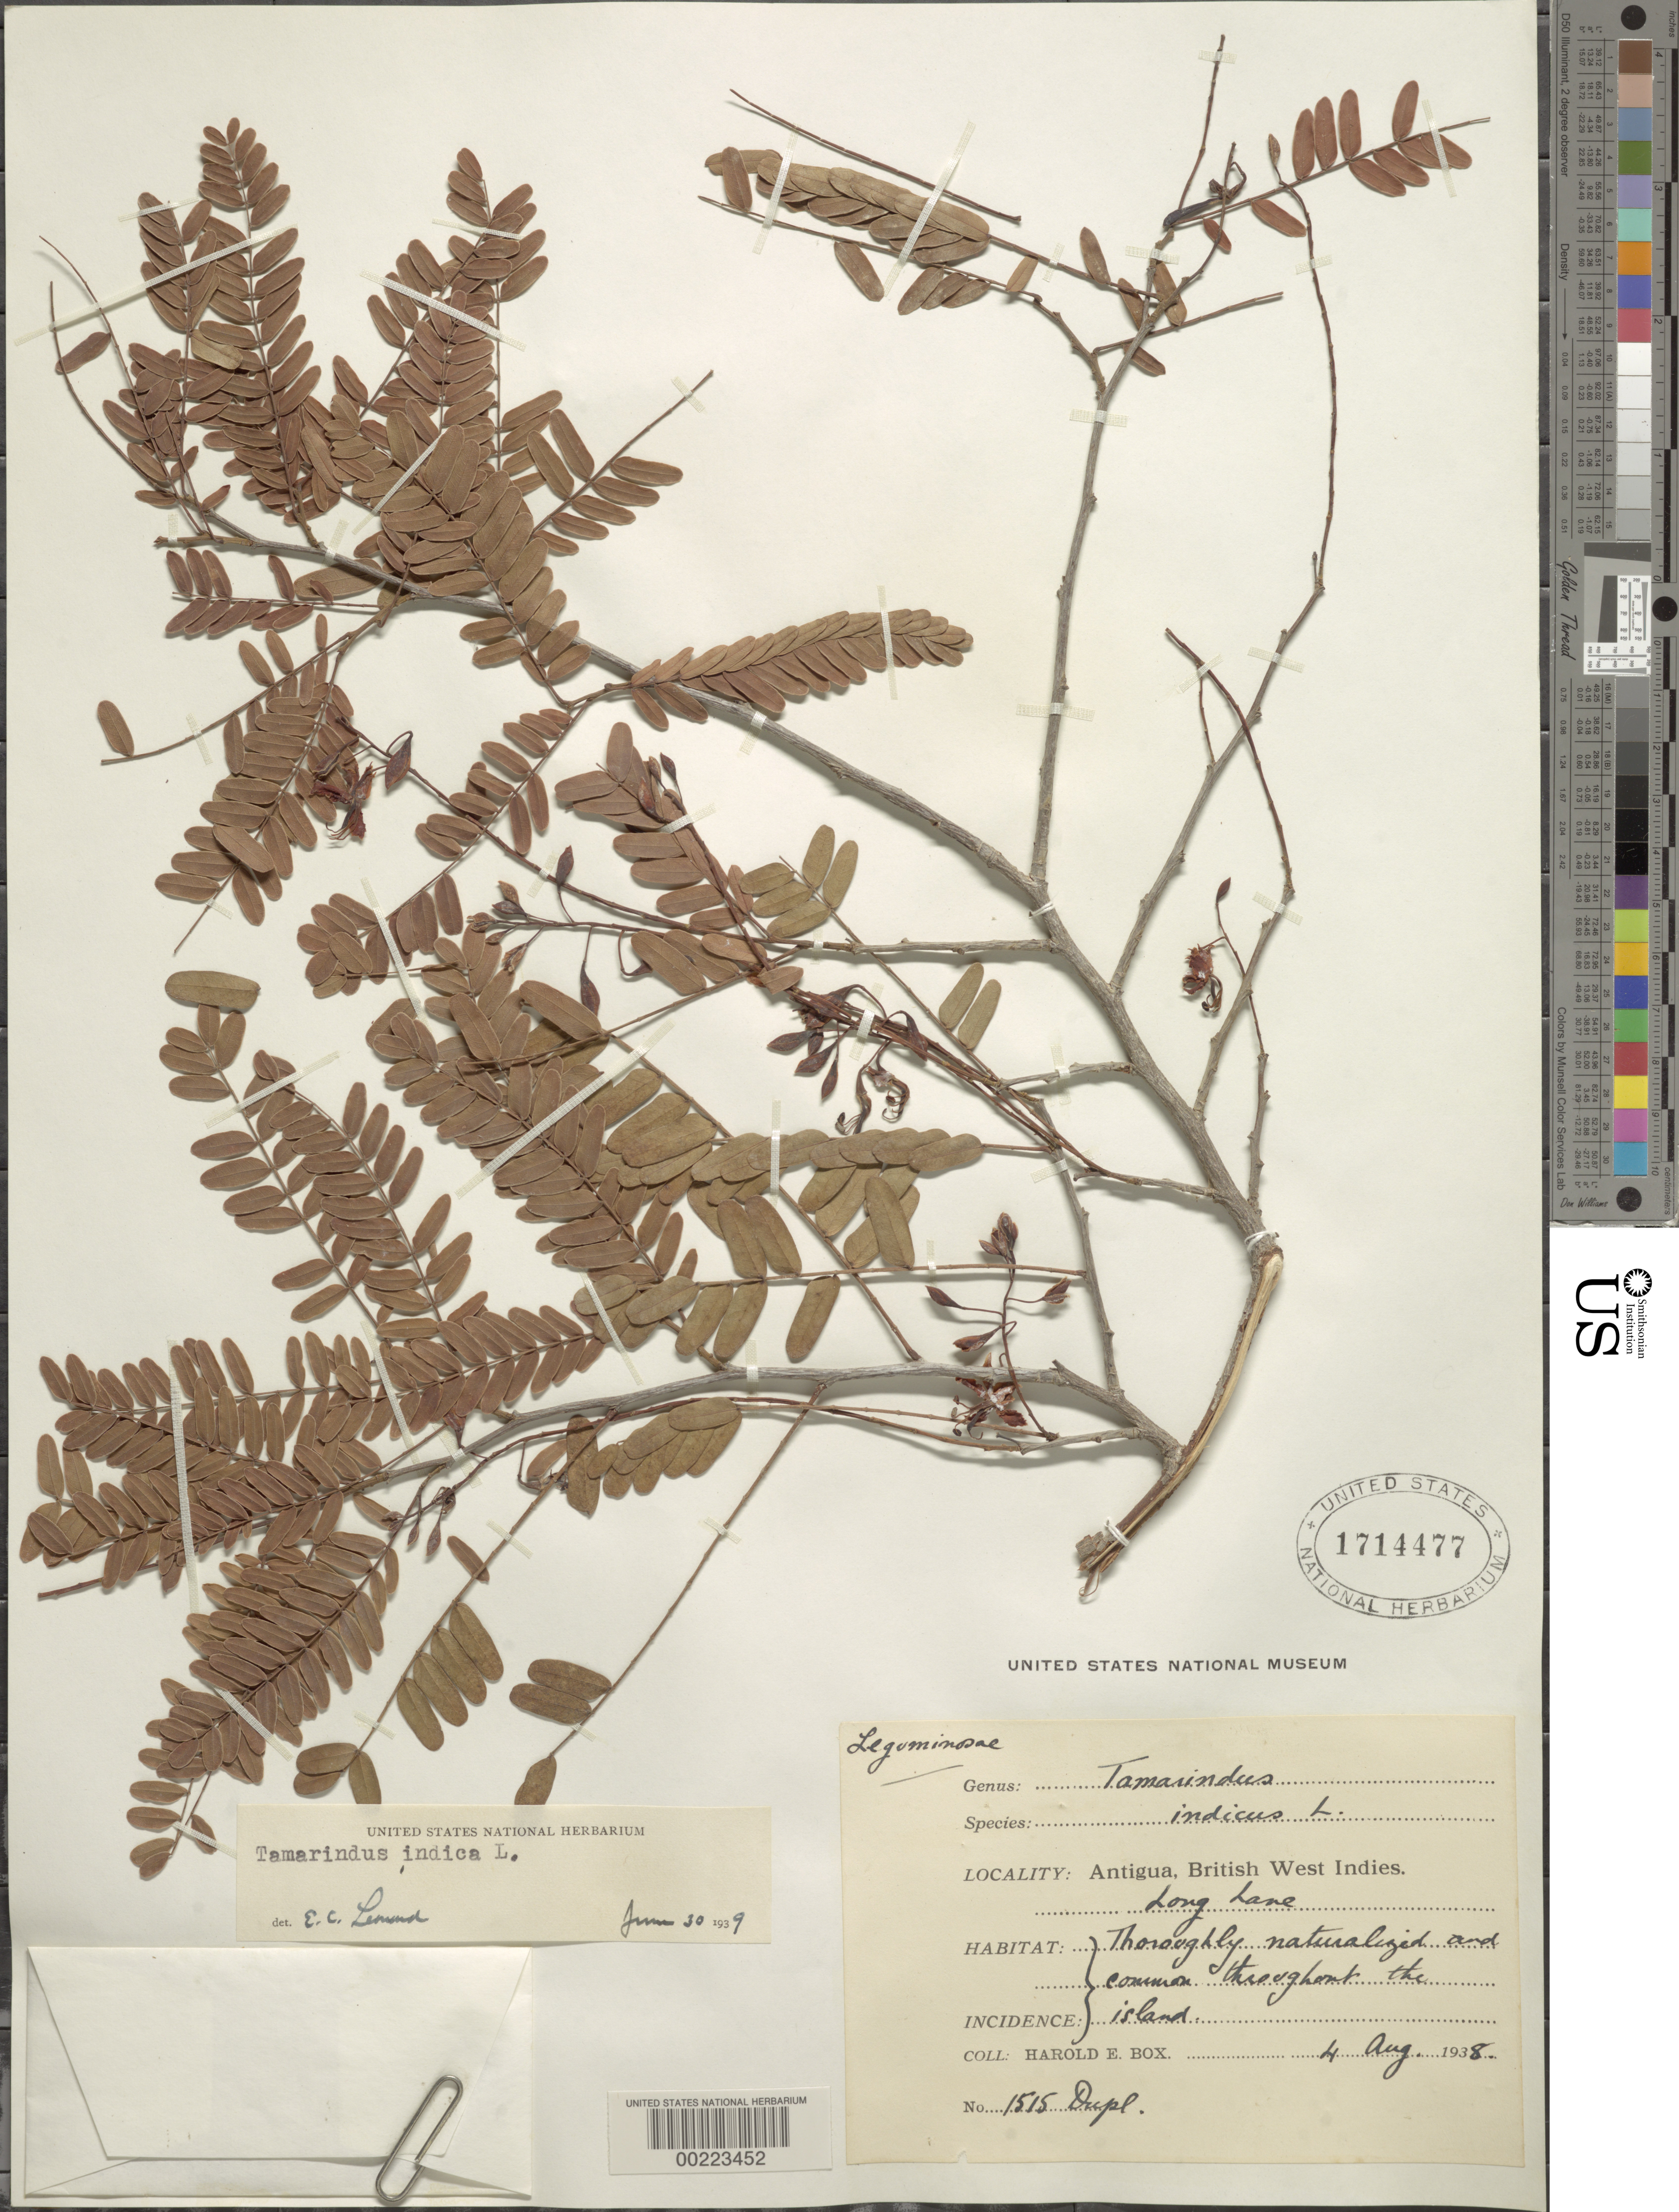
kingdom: Plantae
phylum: Tracheophyta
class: Magnoliopsida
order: Fabales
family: Fabaceae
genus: Tamarindus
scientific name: Tamarindus indica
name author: L.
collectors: H. E. Box & E. Dunn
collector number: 1515 Dupl.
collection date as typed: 04 Aug 1938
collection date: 1938-08-04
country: Antigua and Barbuda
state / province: Saint Philip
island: Antigua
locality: Long Lane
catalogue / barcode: US 1714477